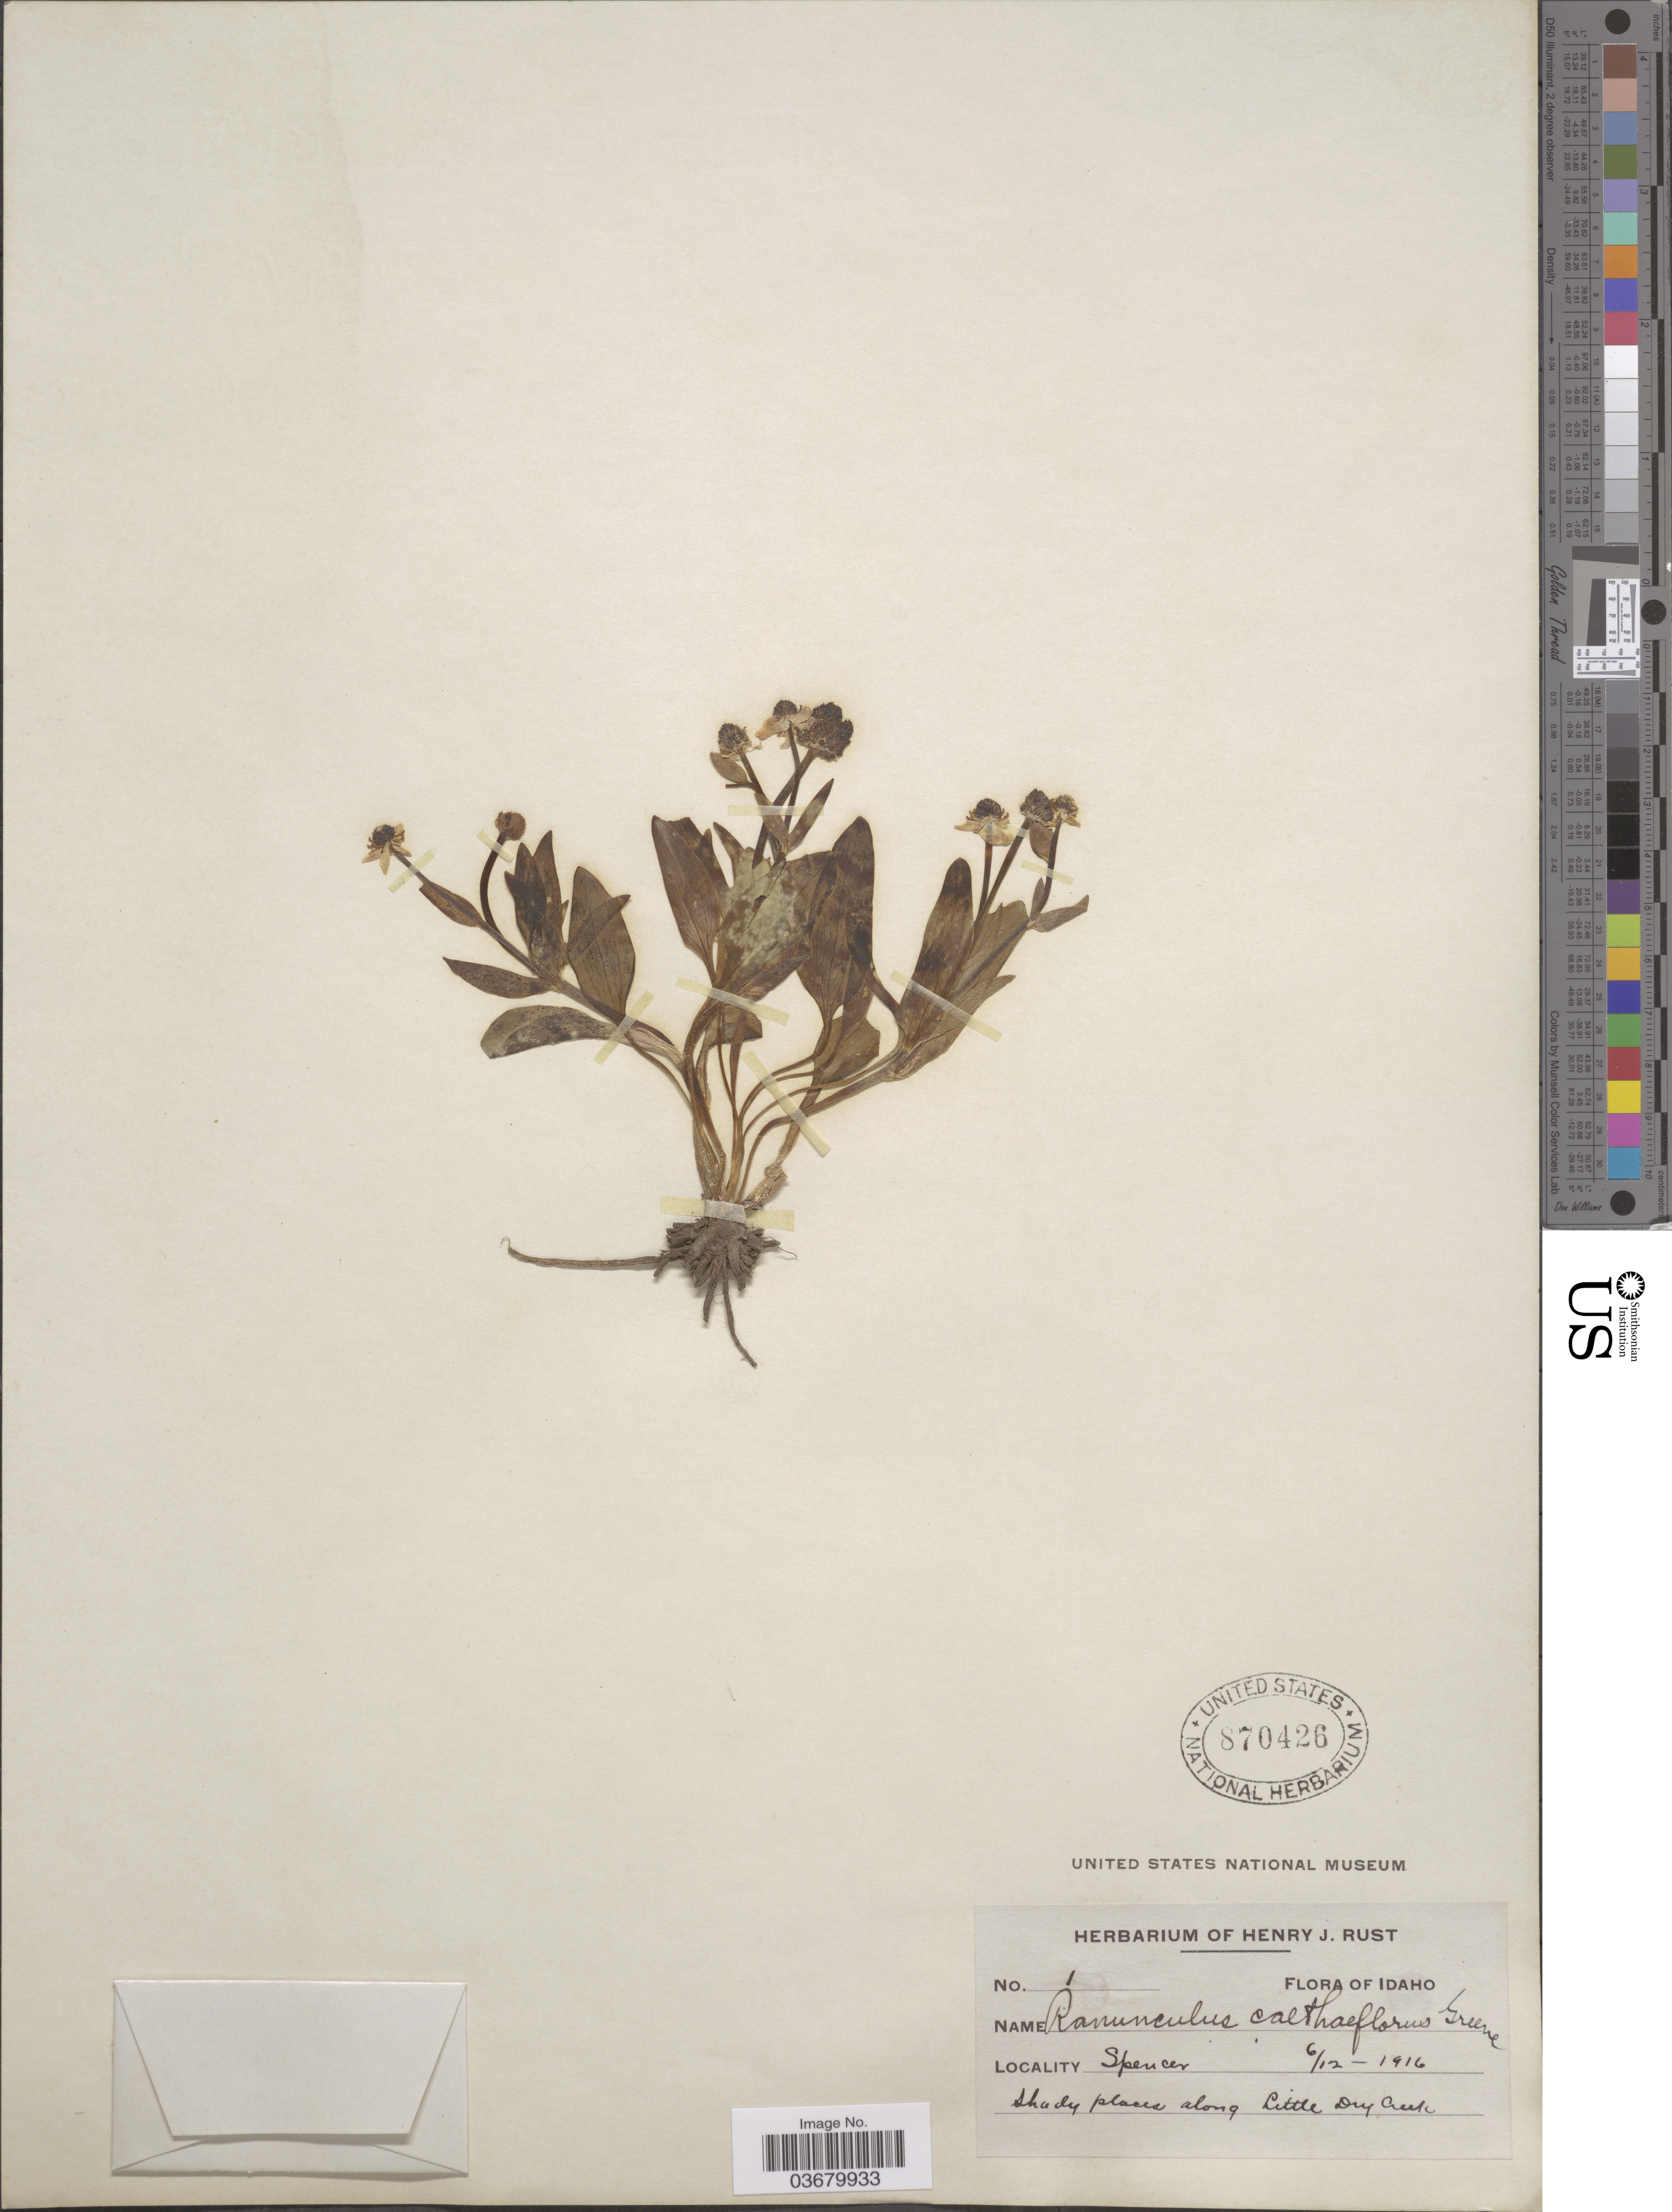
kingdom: Plantae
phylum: Tracheophyta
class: Magnoliopsida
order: Ranunculales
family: Ranunculaceae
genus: Ranunculus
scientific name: Ranunculus alismifolius var. montanus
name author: S. Watson in C. King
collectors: ex herb. Henry J. Rust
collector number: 1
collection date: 1916-06-12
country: United States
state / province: Idaho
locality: Spencer. Along Little Dry Creek.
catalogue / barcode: US 870426